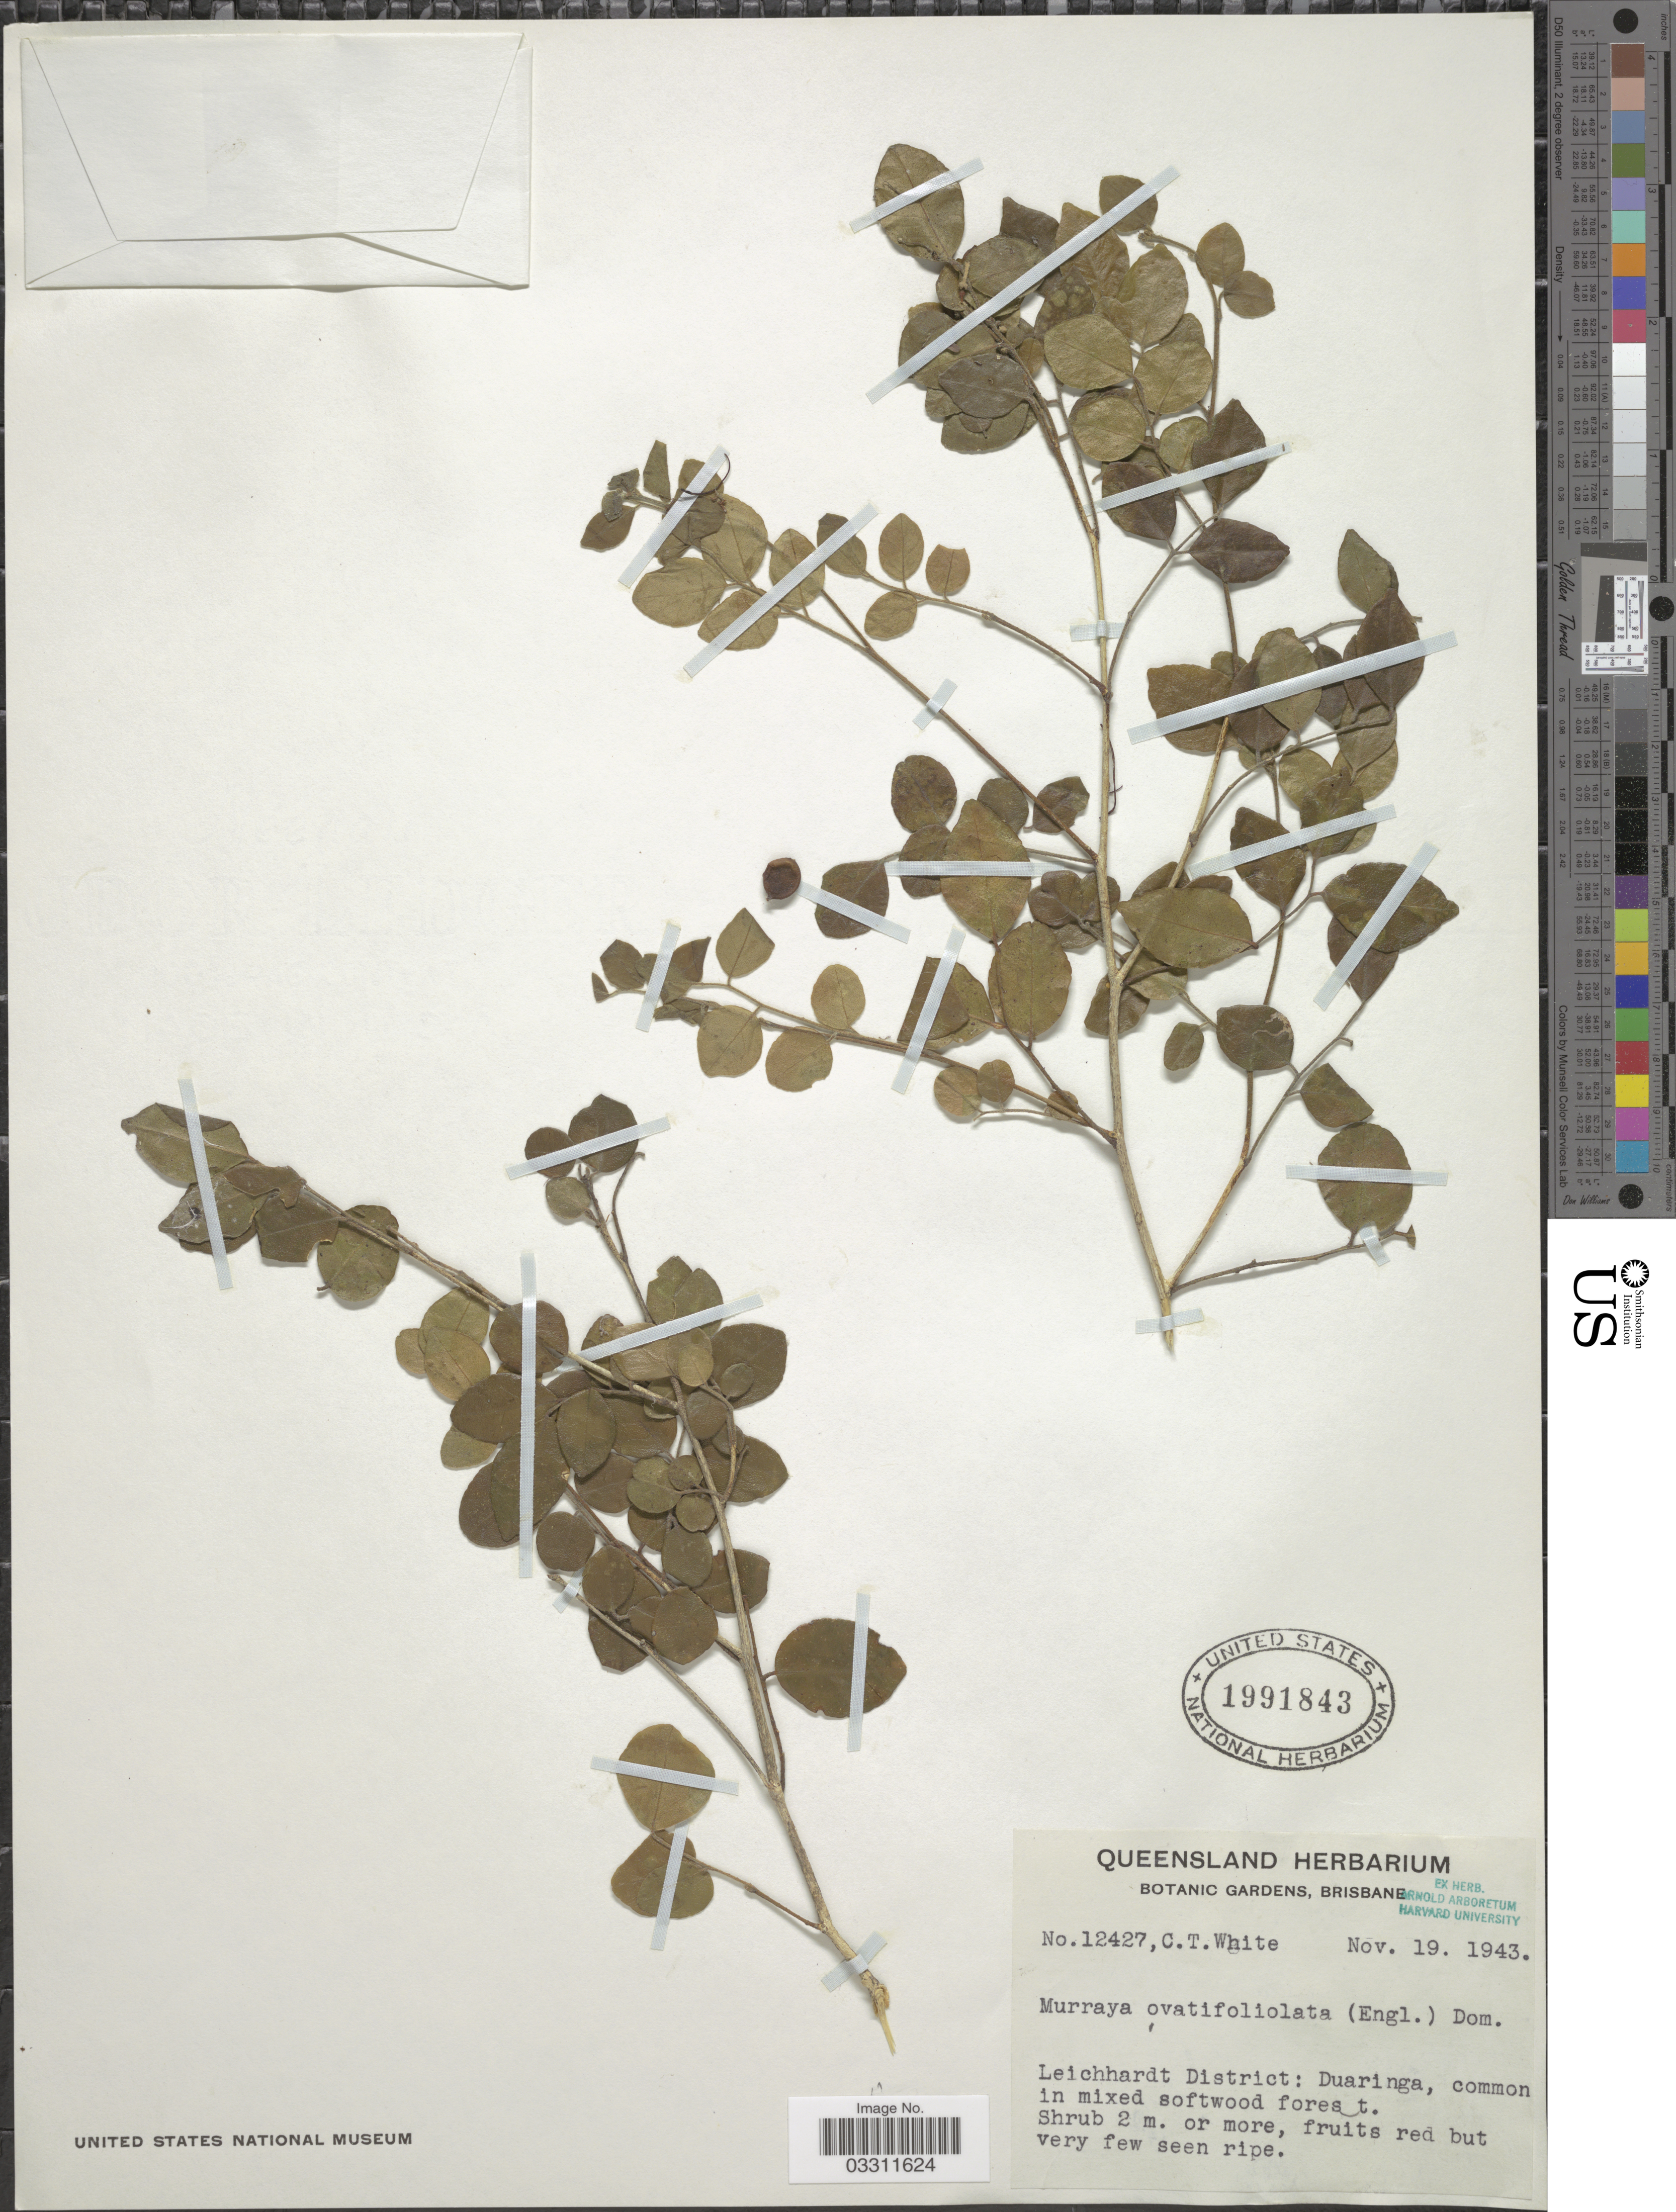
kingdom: Plantae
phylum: Tracheophyta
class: Magnoliopsida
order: Sapindales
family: Rutaceae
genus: Murraya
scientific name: Murraya sp.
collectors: C. T. White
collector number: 12427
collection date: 1943-11-19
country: Australia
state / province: Queensland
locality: Leichhardt District: Duaringa.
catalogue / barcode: US 1991843